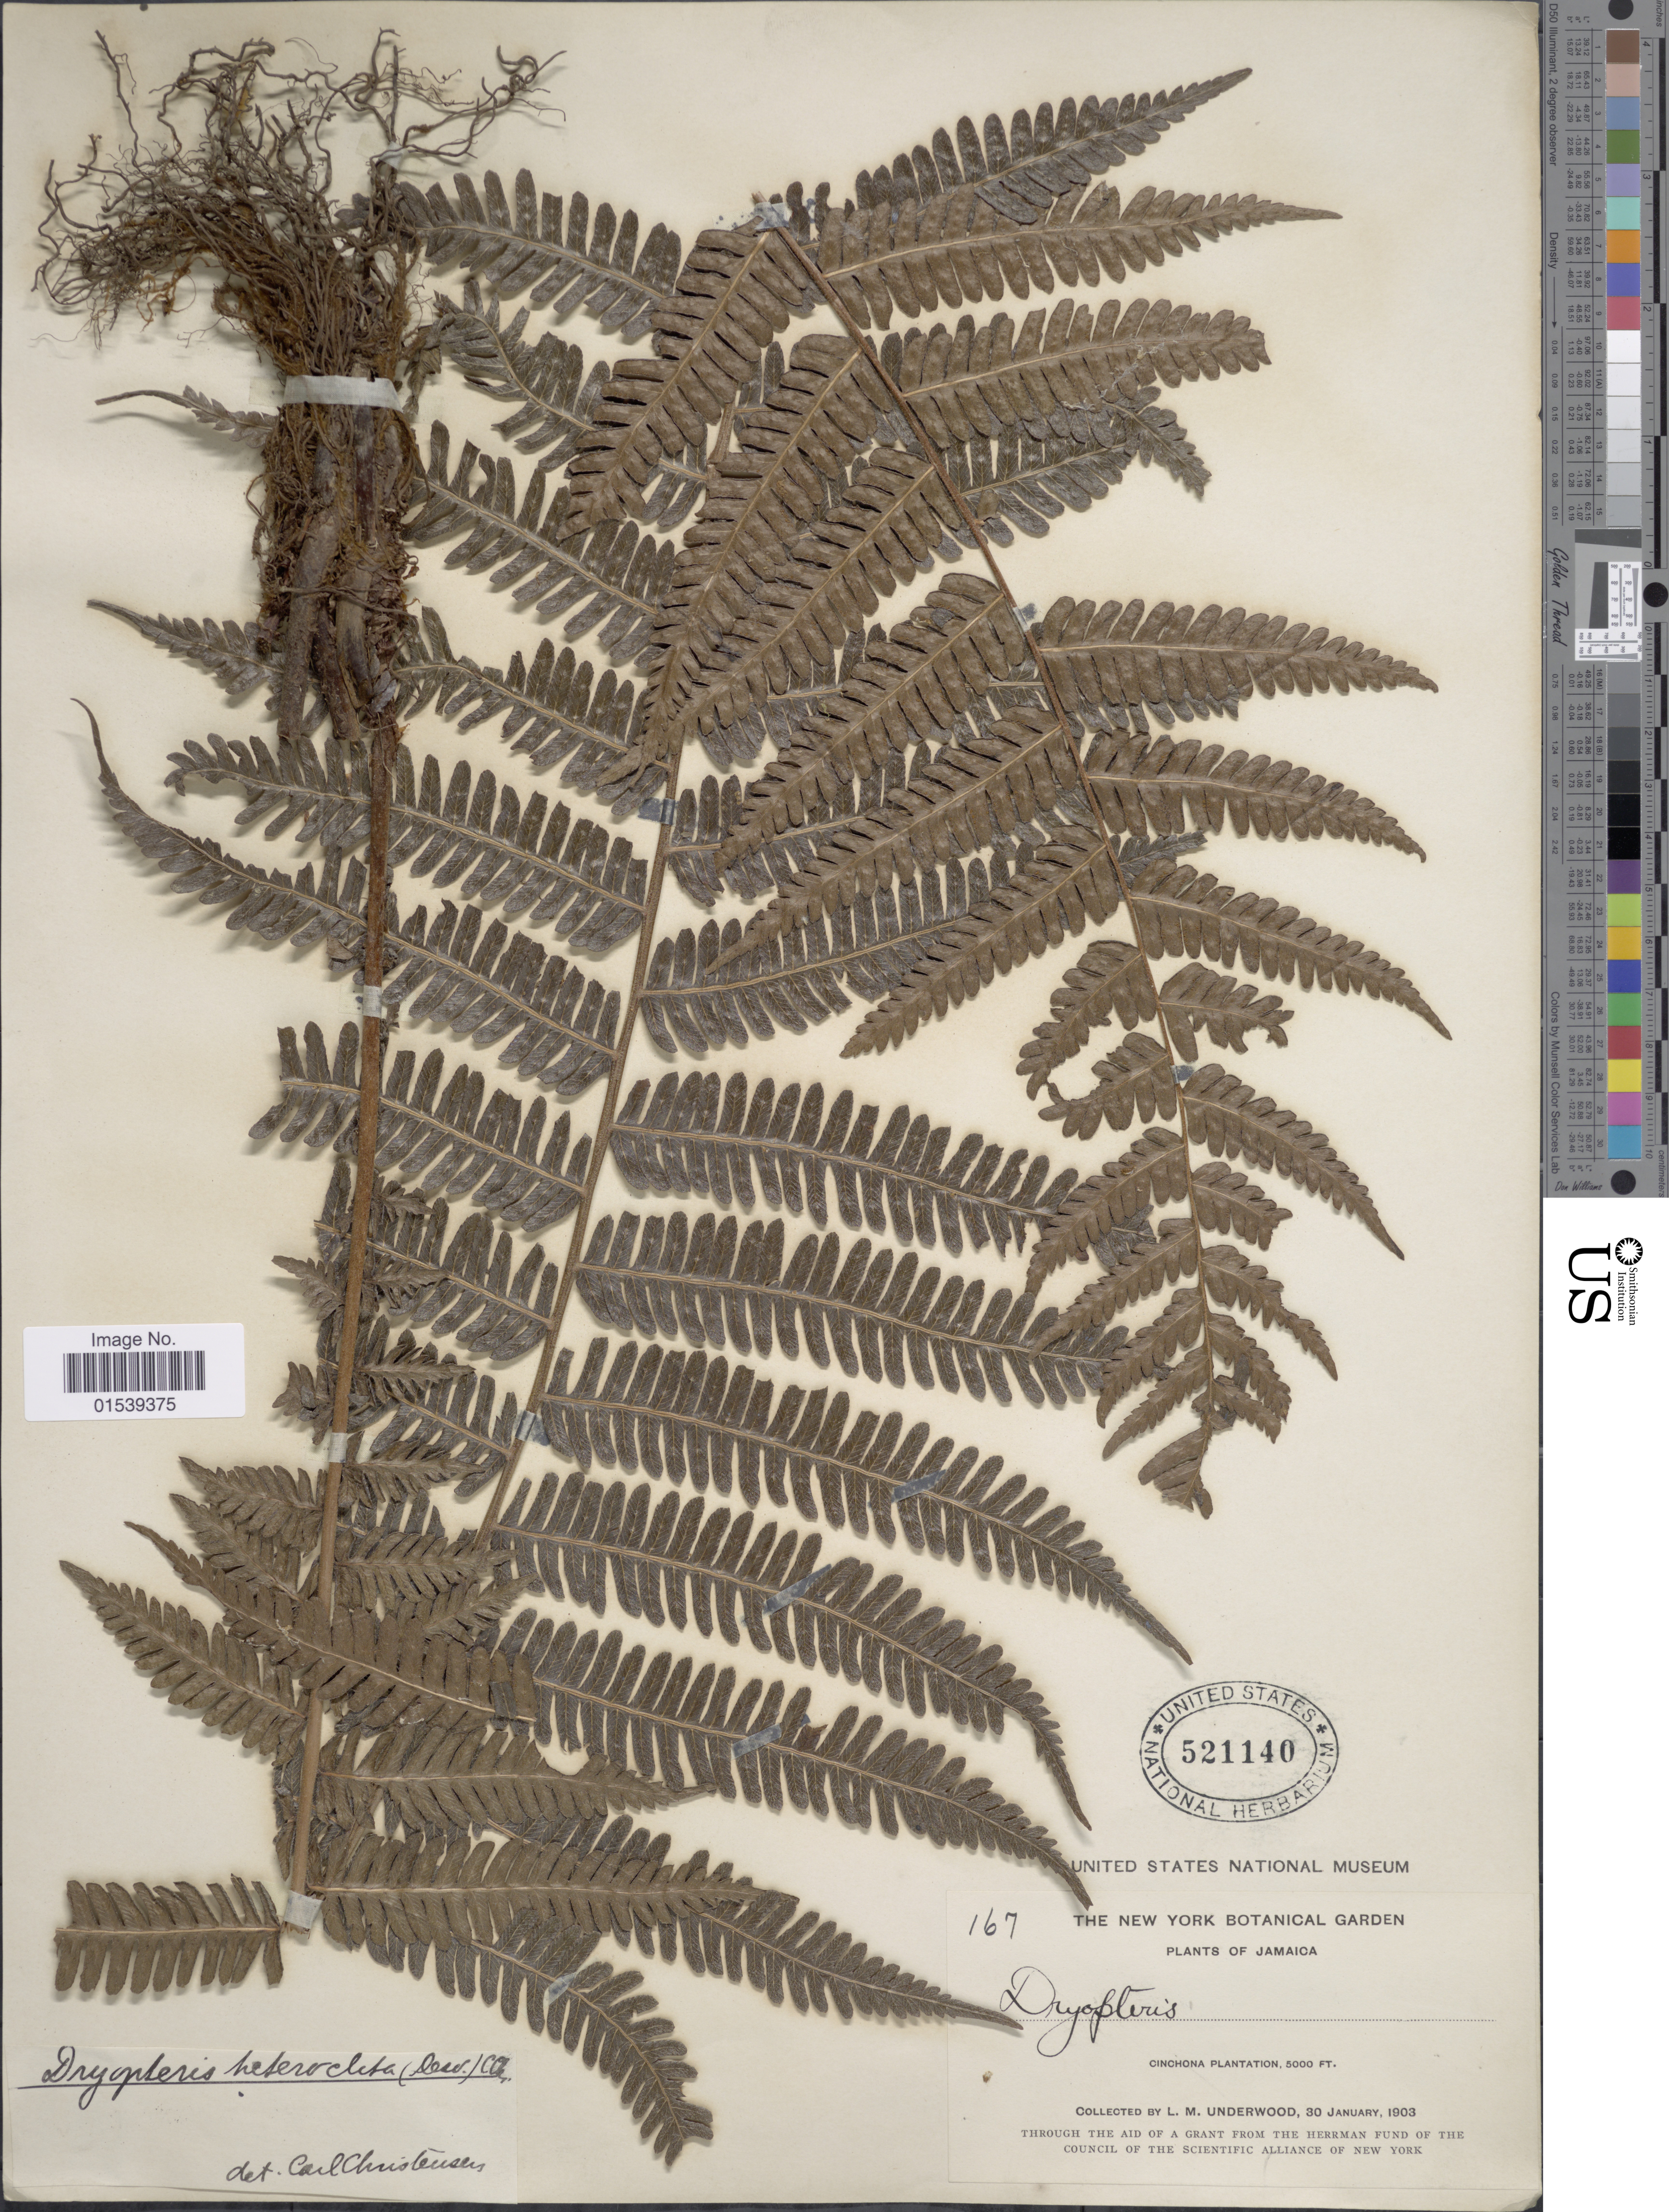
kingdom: Plantae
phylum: Tracheophyta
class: Polypodiopsida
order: Polypodiales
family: Thelypteridaceae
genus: Amauropelta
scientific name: Amauropelta heteroclita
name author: (Desv.) Pic. Serm.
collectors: L. M. Underwood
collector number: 167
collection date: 1903-01-30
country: Jamaica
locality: Cinchona Plantation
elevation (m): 1524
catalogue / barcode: US 521140